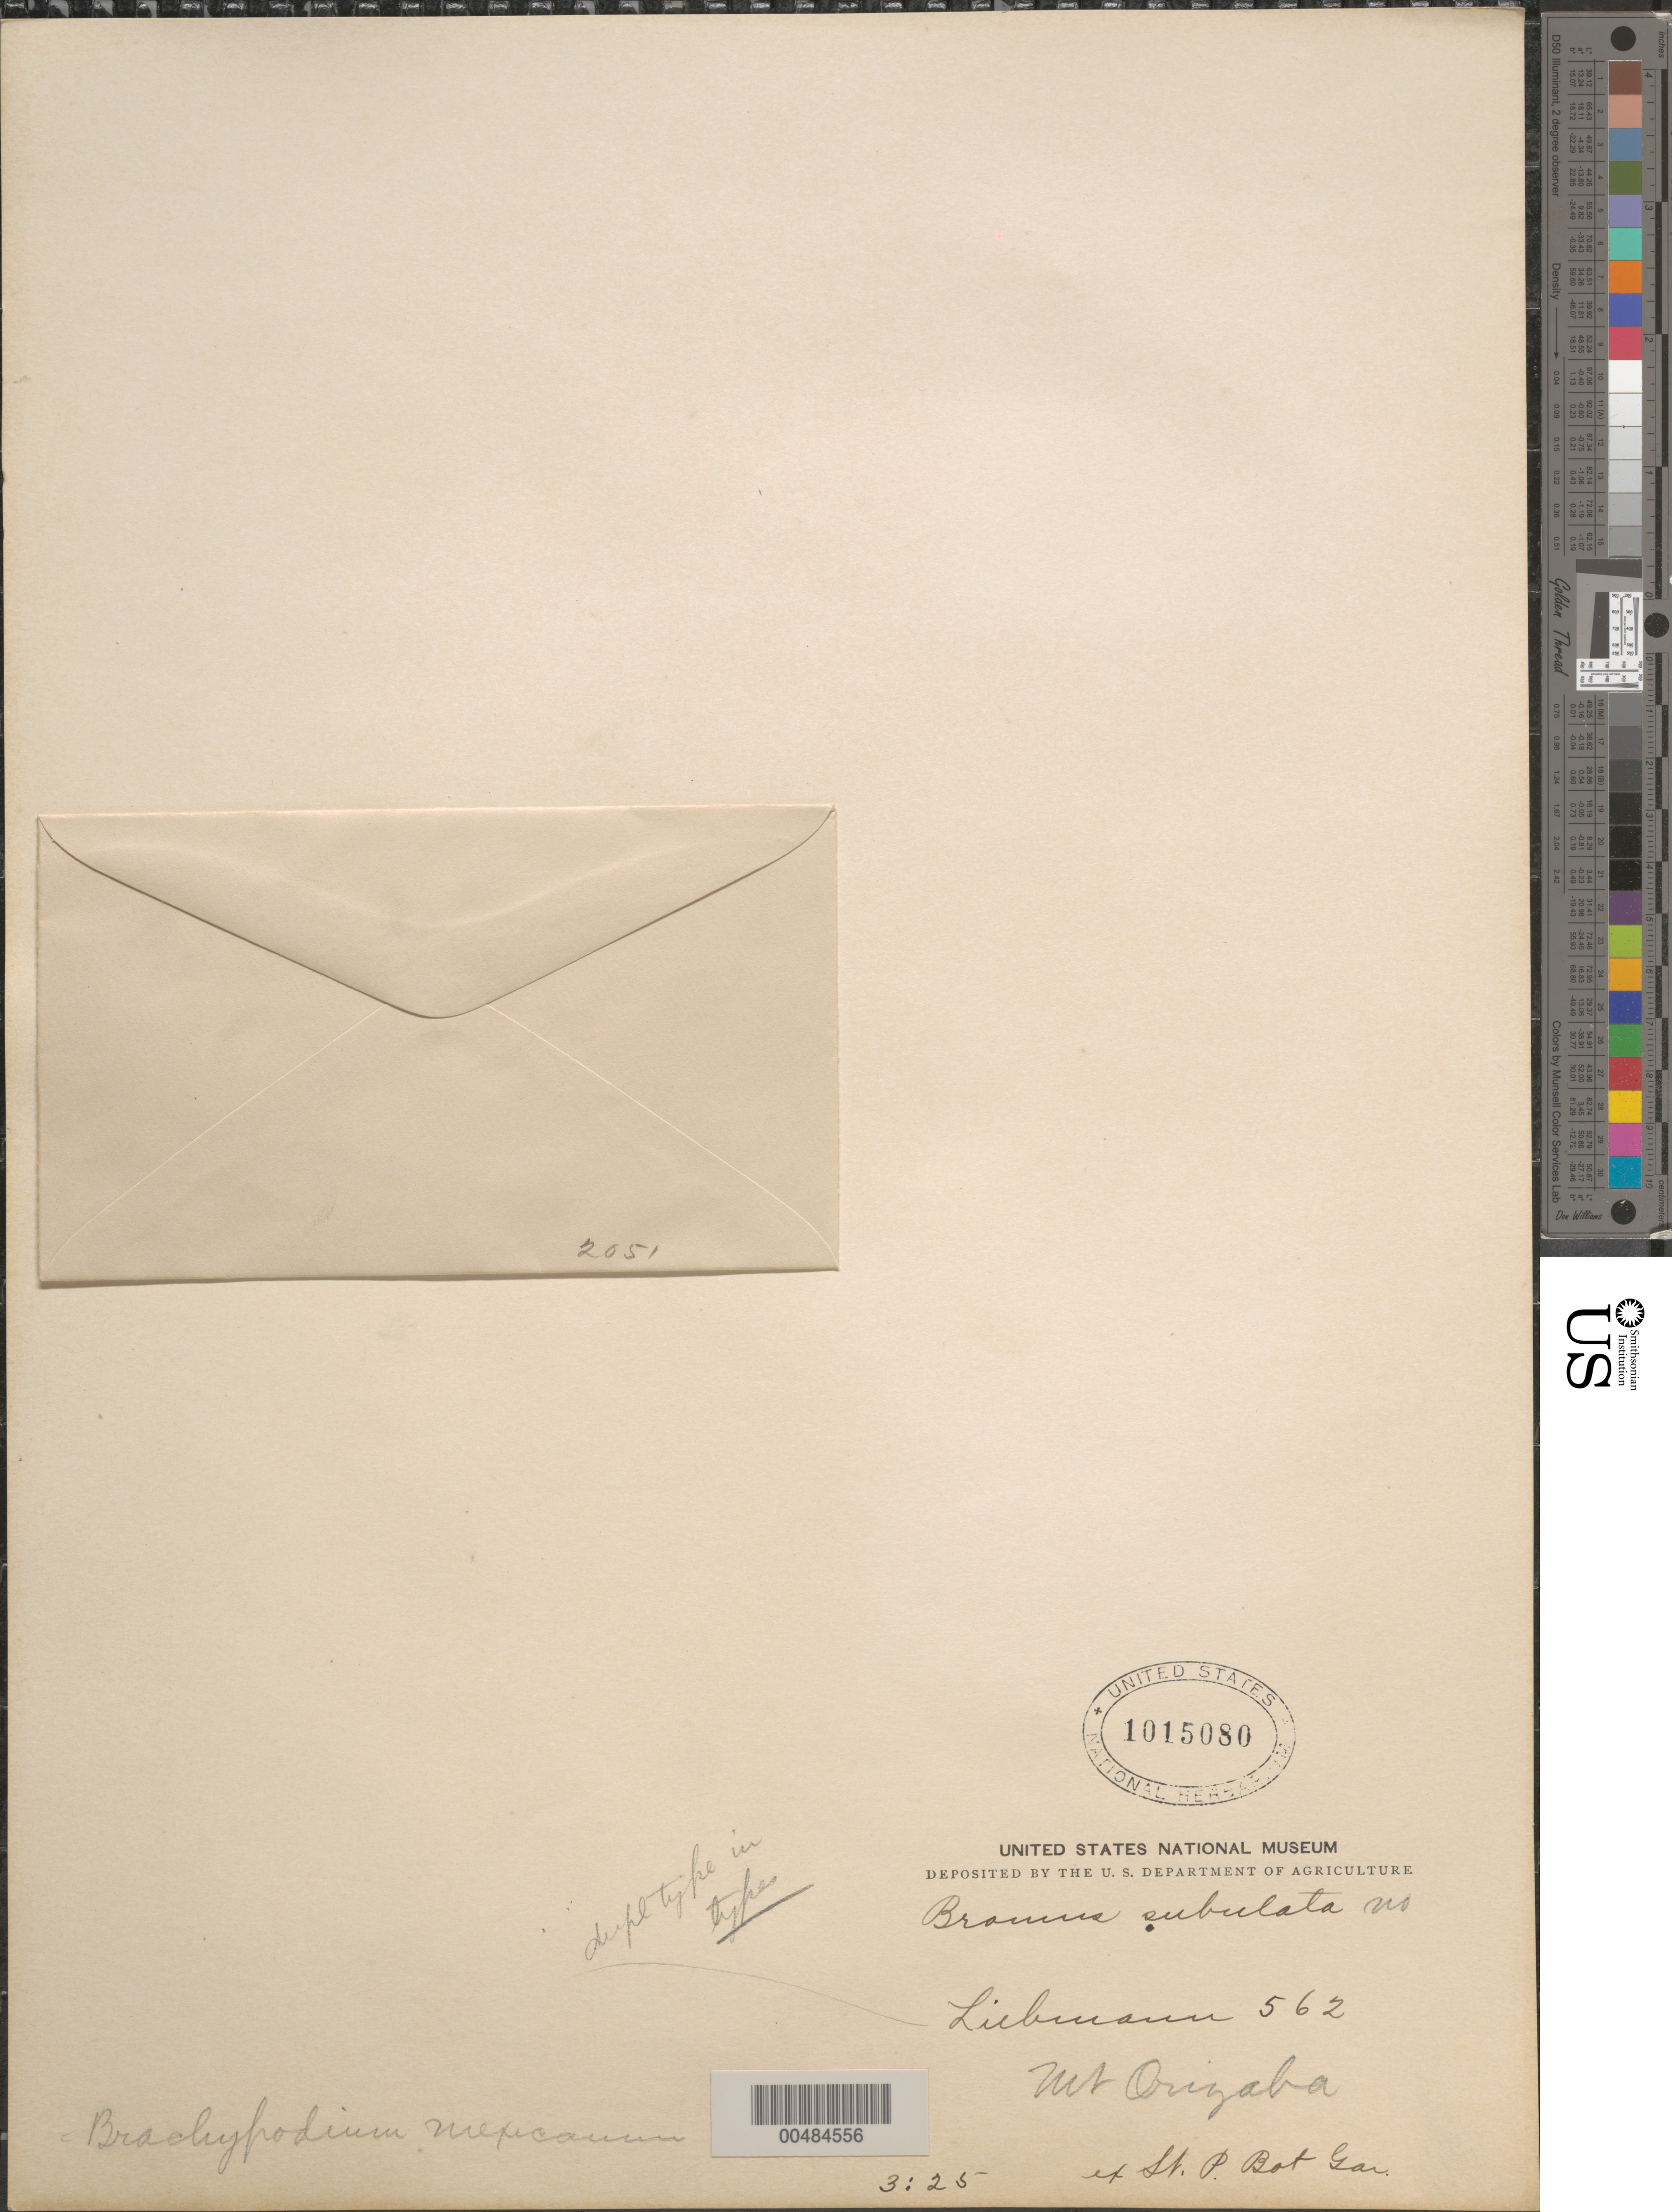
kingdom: Plantae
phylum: Tracheophyta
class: Liliopsida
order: Poales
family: Poaceae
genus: Brachypodium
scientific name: Brachypodium mexicanum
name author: (Roem. & Schult.) Link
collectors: F. M. Liebmann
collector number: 562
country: Mexico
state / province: Veracruz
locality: Mt. Orizaba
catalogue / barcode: US 1015080